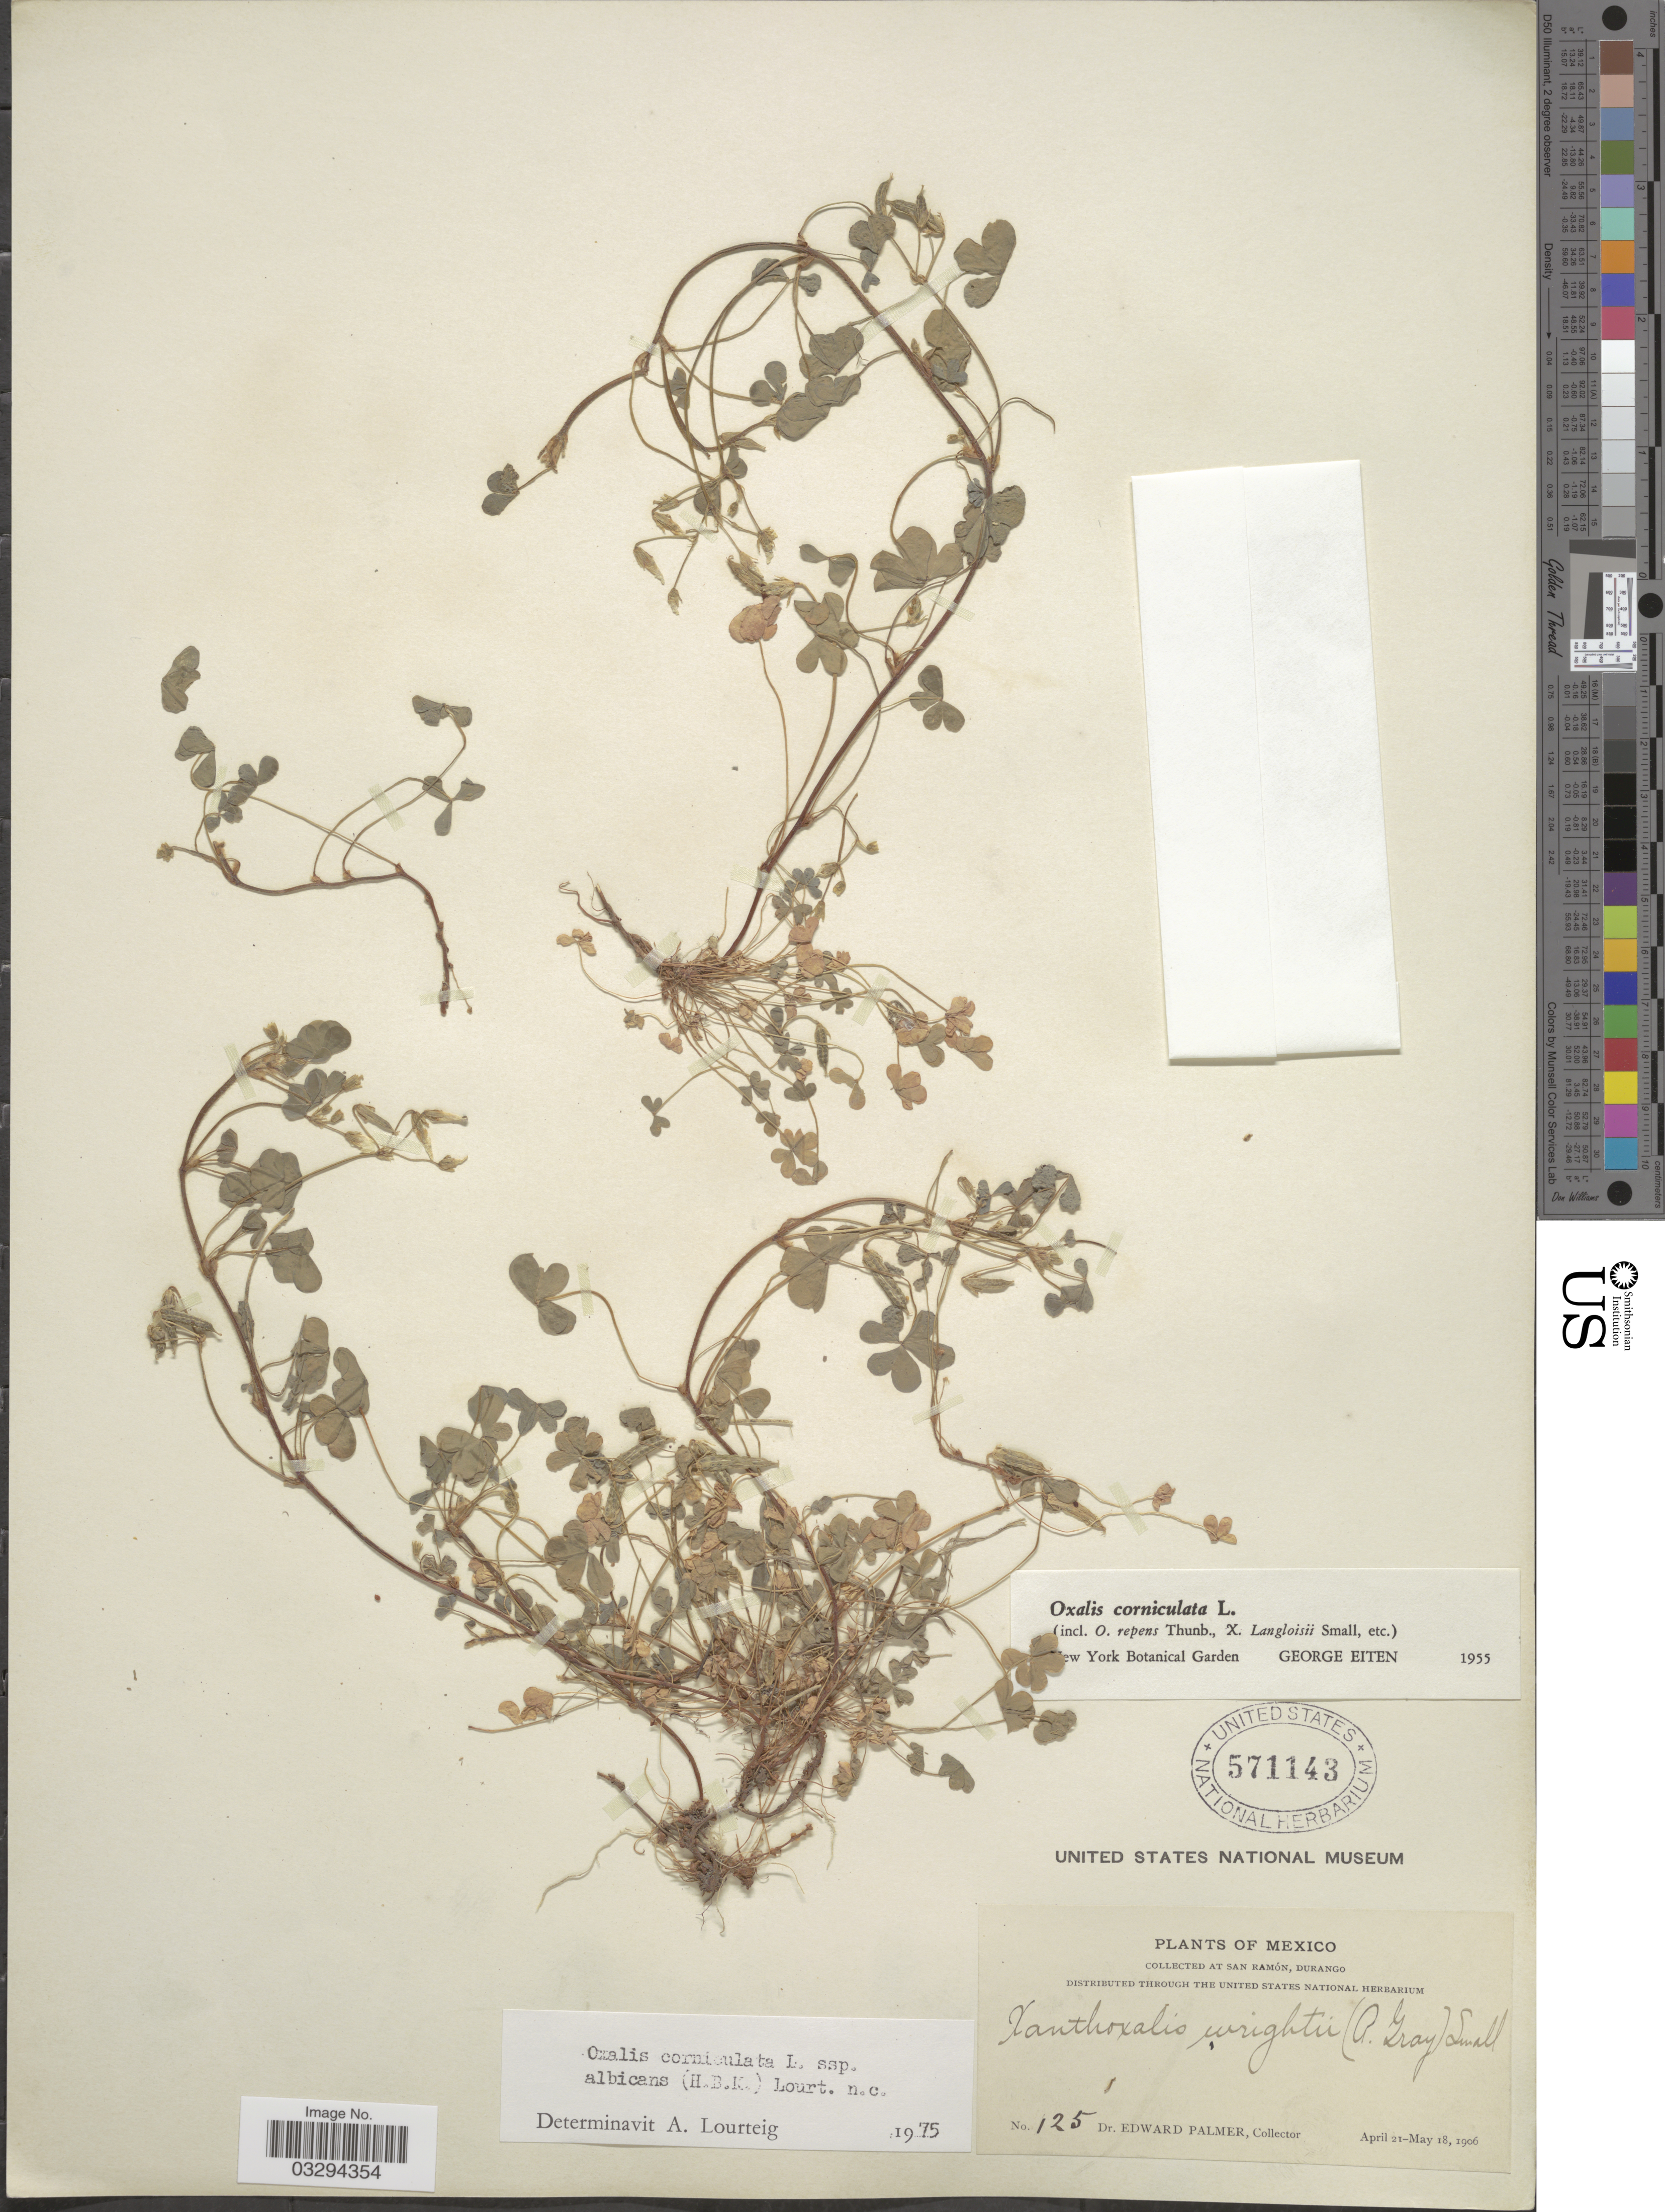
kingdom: Plantae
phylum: Tracheophyta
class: Magnoliopsida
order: Oxalidales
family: Oxalidaceae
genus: Oxalis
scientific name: Oxalis corniculata subsp. albicans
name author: (Kunth) Lourteig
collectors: E. Palmer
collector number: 125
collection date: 1906-04-21/1906-05-18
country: Mexico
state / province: Durango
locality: At San Ramón.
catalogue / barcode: US 571143